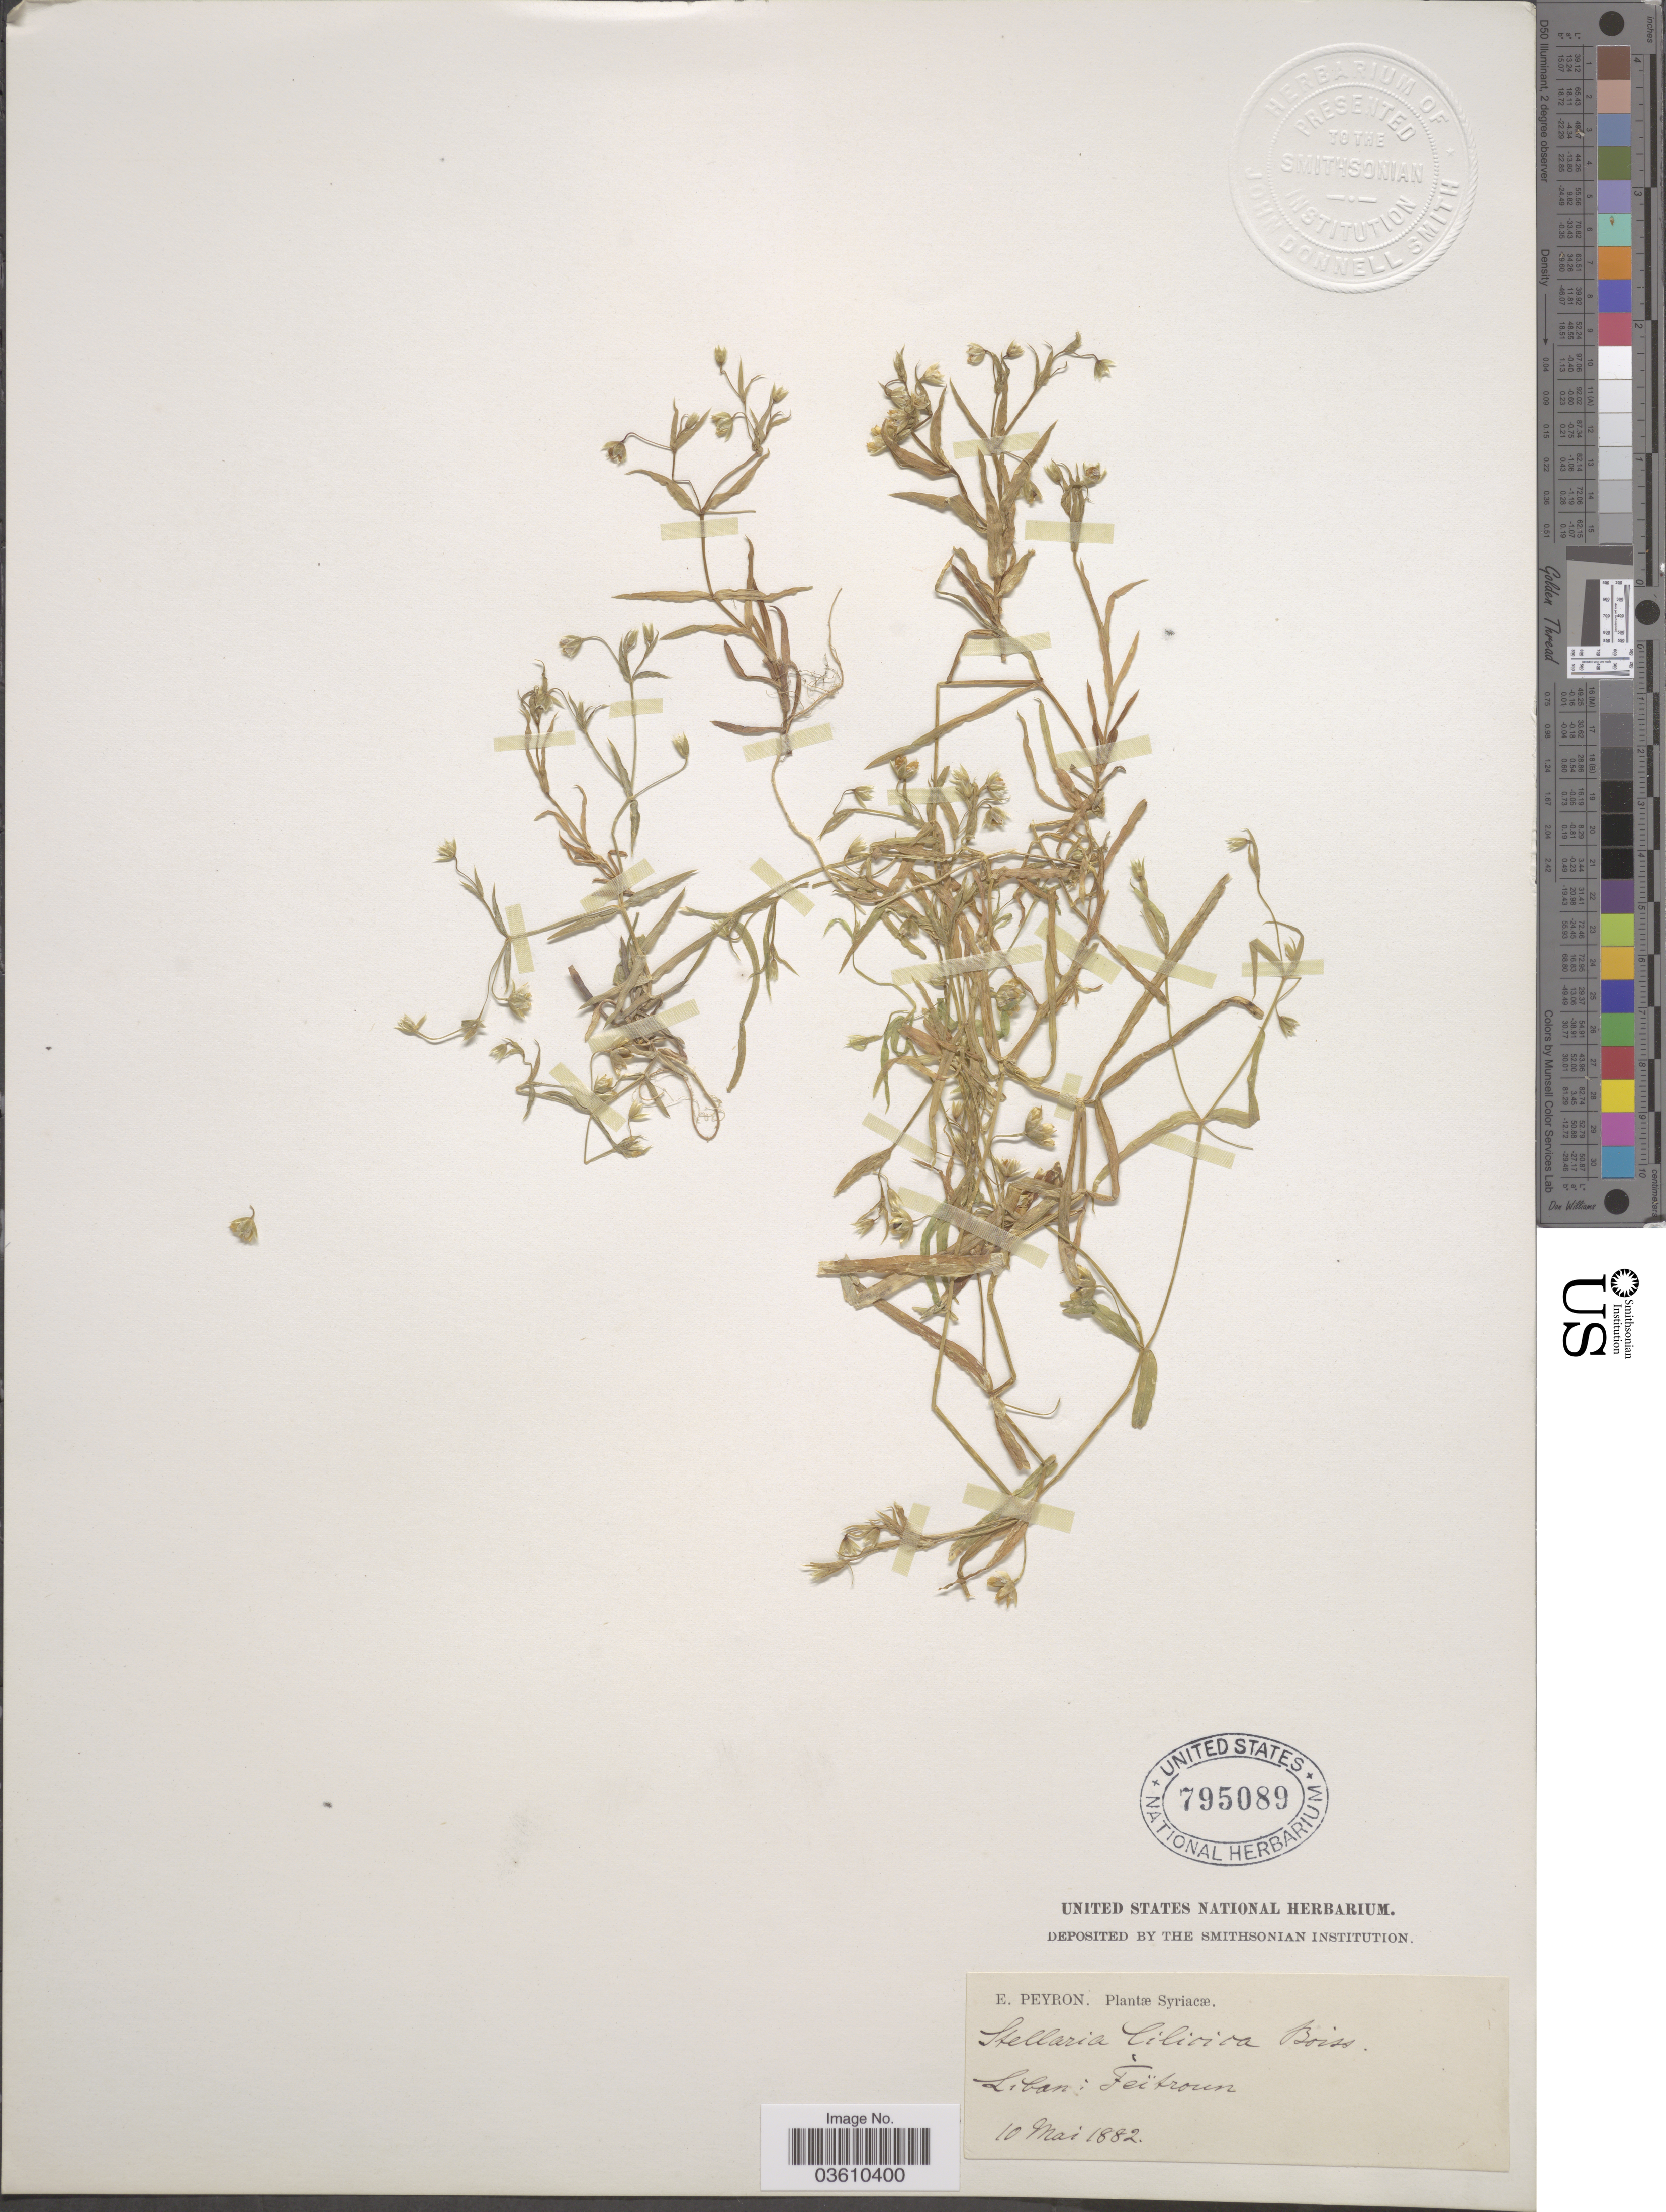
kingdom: Plantae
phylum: Tracheophyta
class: Magnoliopsida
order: Caryophyllales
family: Caryophyllaceae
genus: Rabelera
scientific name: Rabelera cilicica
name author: (Boiss. & Balansa) Arabi et al.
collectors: E. Peyron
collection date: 1882-05-10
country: Lebanon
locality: Liban: Feïtroun.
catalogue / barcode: US 795089